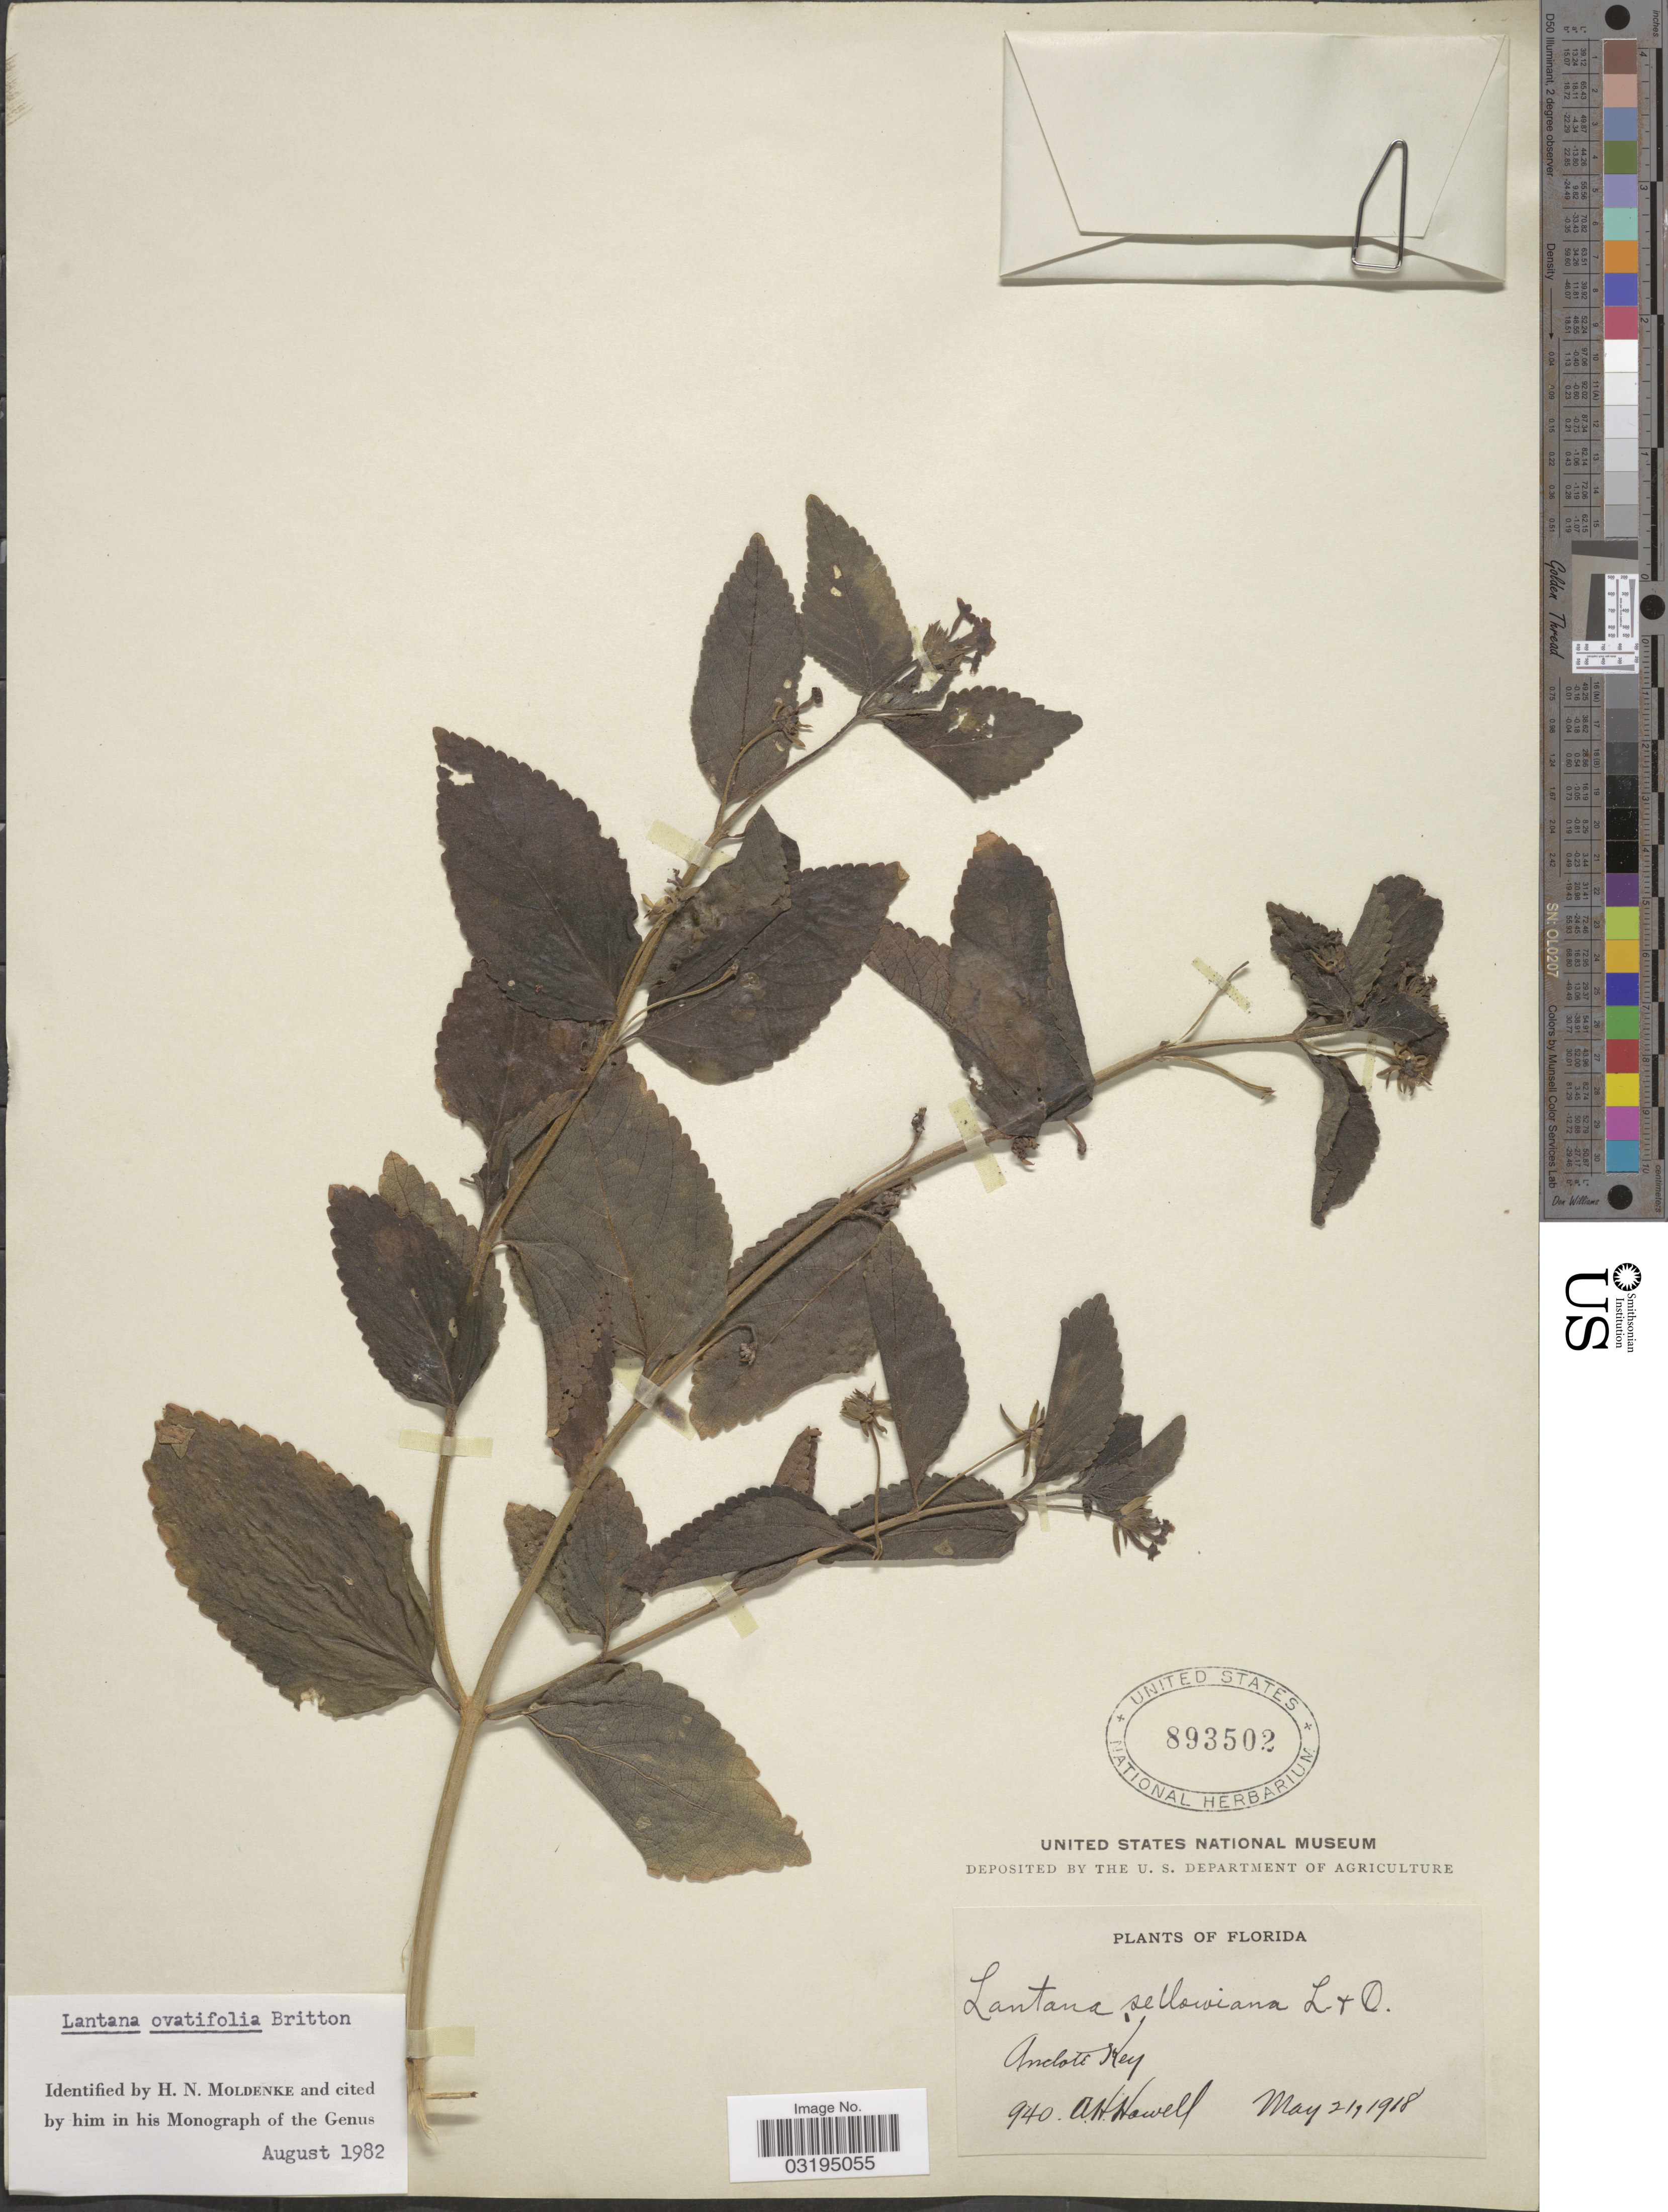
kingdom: Plantae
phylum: Tracheophyta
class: Magnoliopsida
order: Lamiales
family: Verbenaceae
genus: Lantana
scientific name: Lantana ovatifolia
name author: Britton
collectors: A. Howell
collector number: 940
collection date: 1918-05-21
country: United States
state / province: Florida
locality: Anclote Key.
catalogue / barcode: US 893502